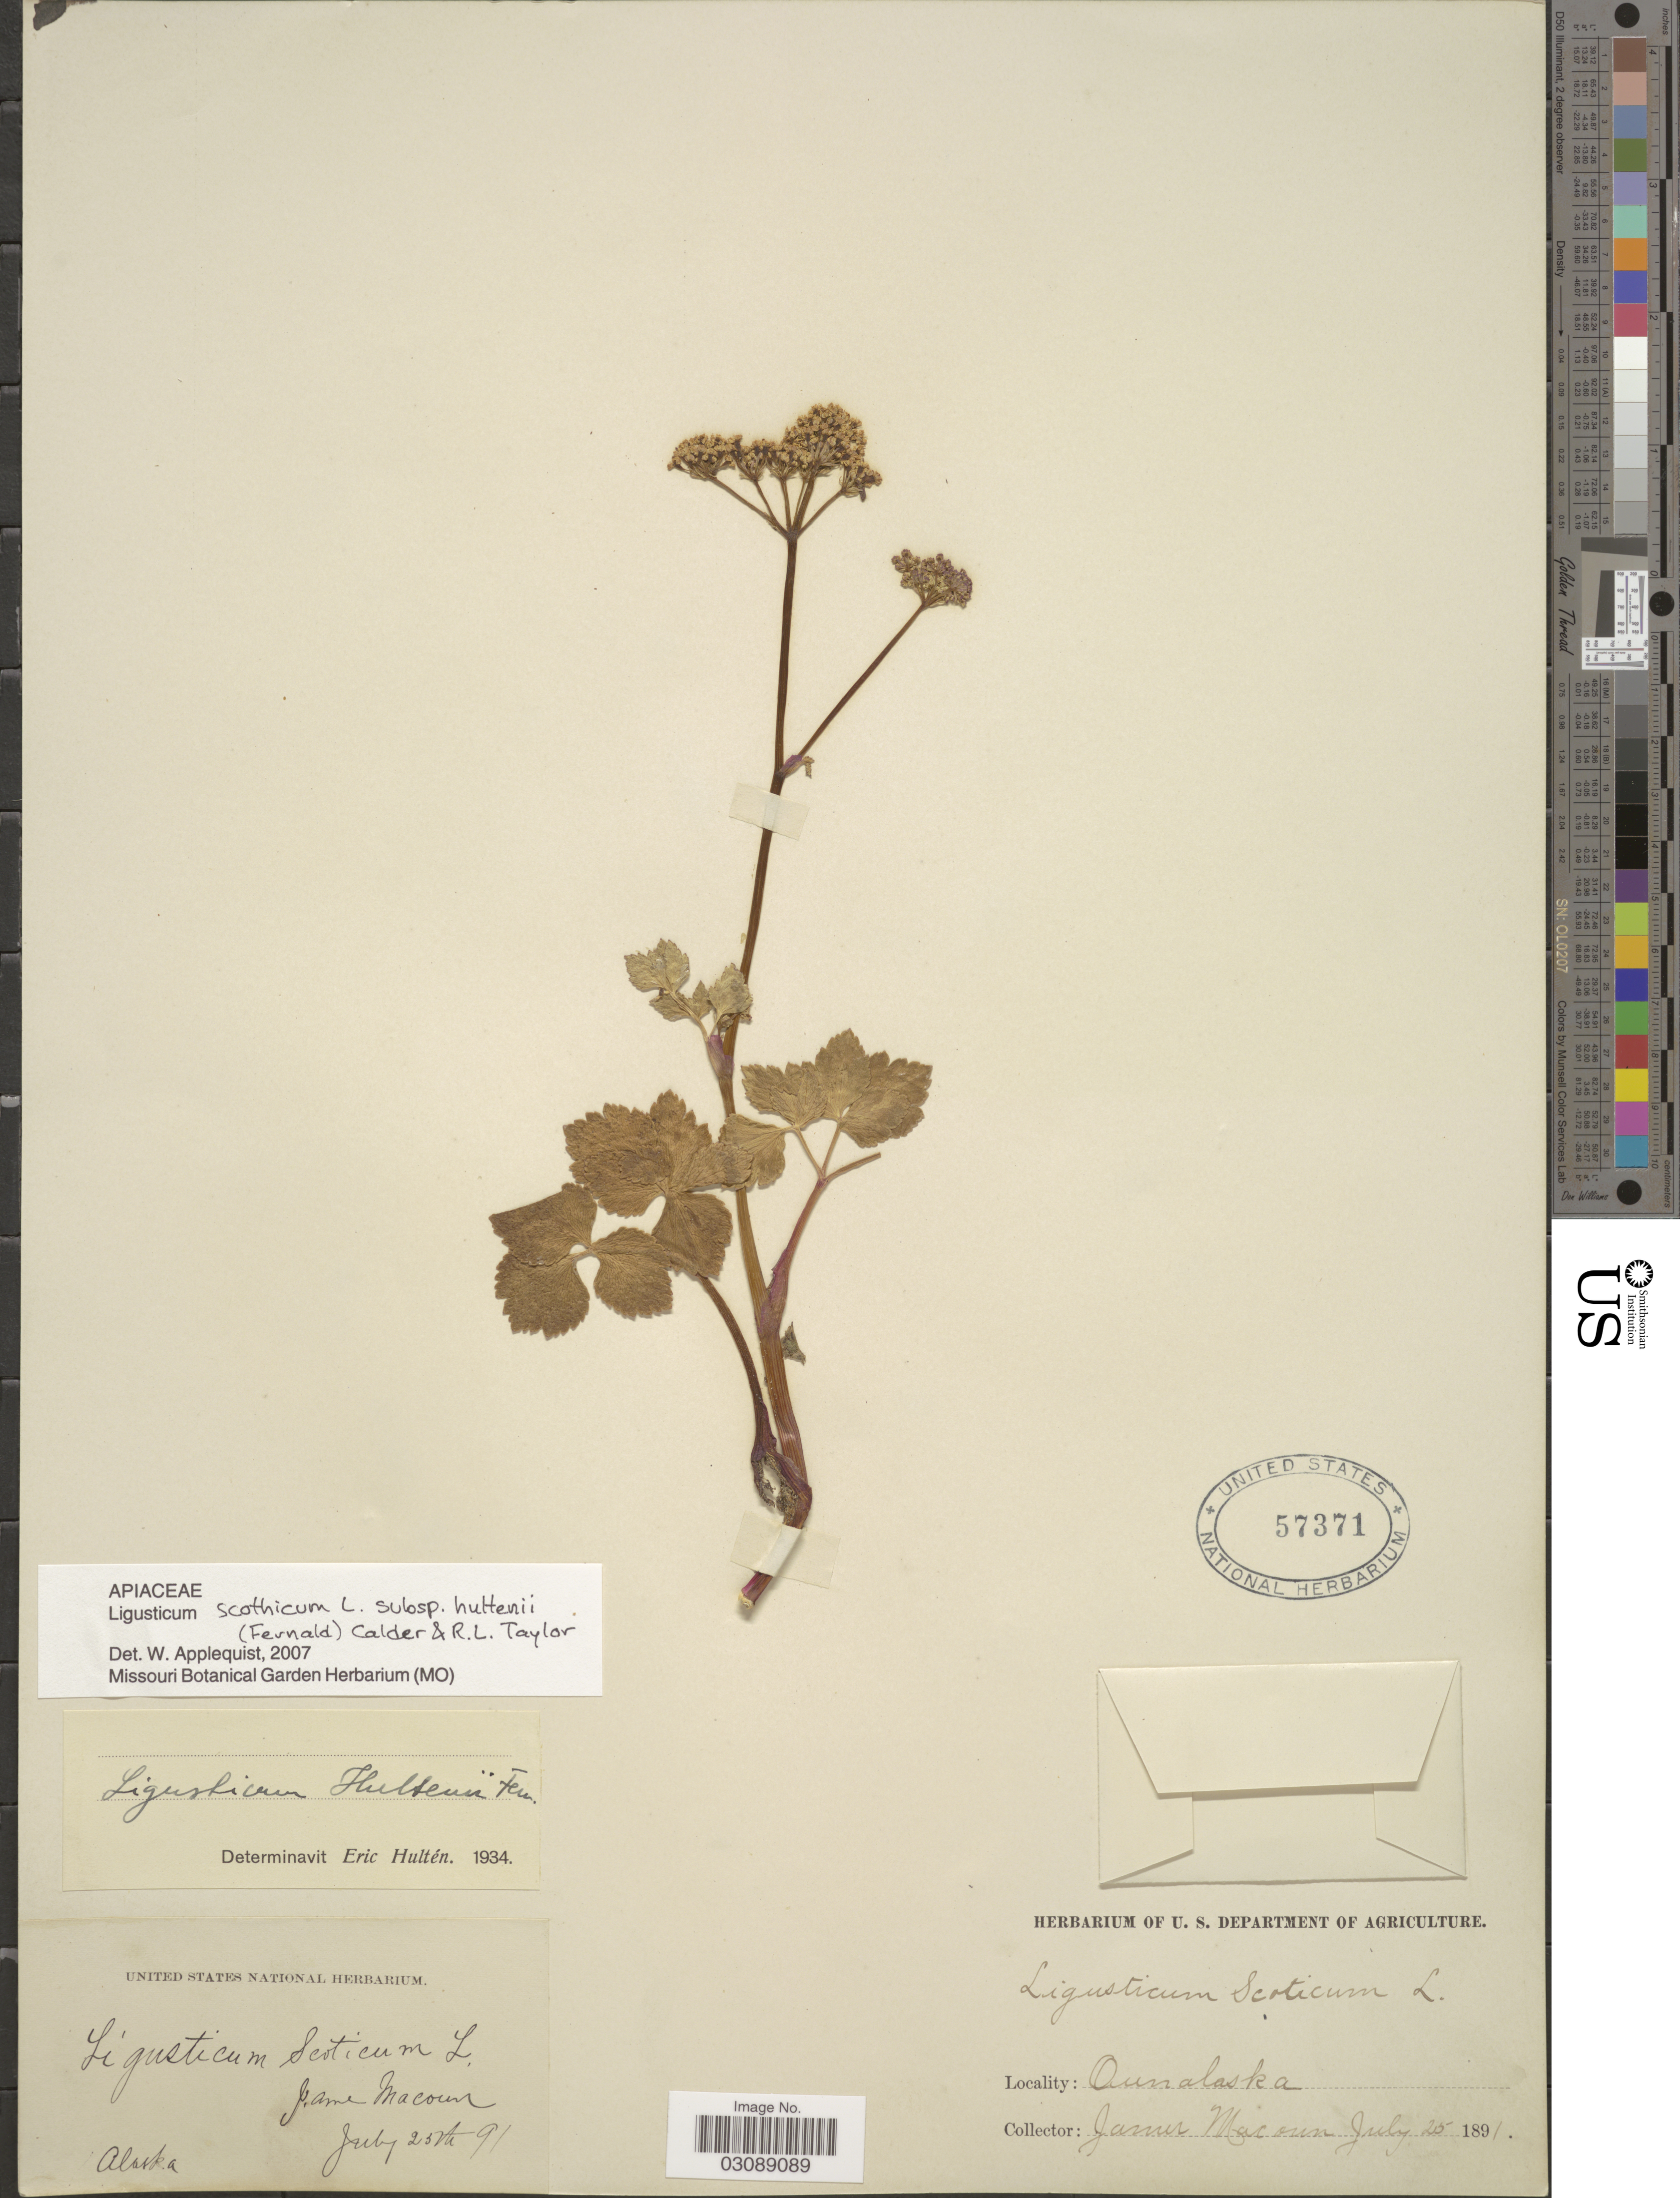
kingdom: Plantae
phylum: Tracheophyta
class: Magnoliopsida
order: Apiales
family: Apiaceae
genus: Ligusticum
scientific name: Ligusticum scoticum subsp. hultenii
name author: (Fernald) Calder & Roy L. Taylor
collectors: J. Macoun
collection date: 1891-07-25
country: United States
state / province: Alaska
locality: Ounalaska.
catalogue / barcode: US 57371